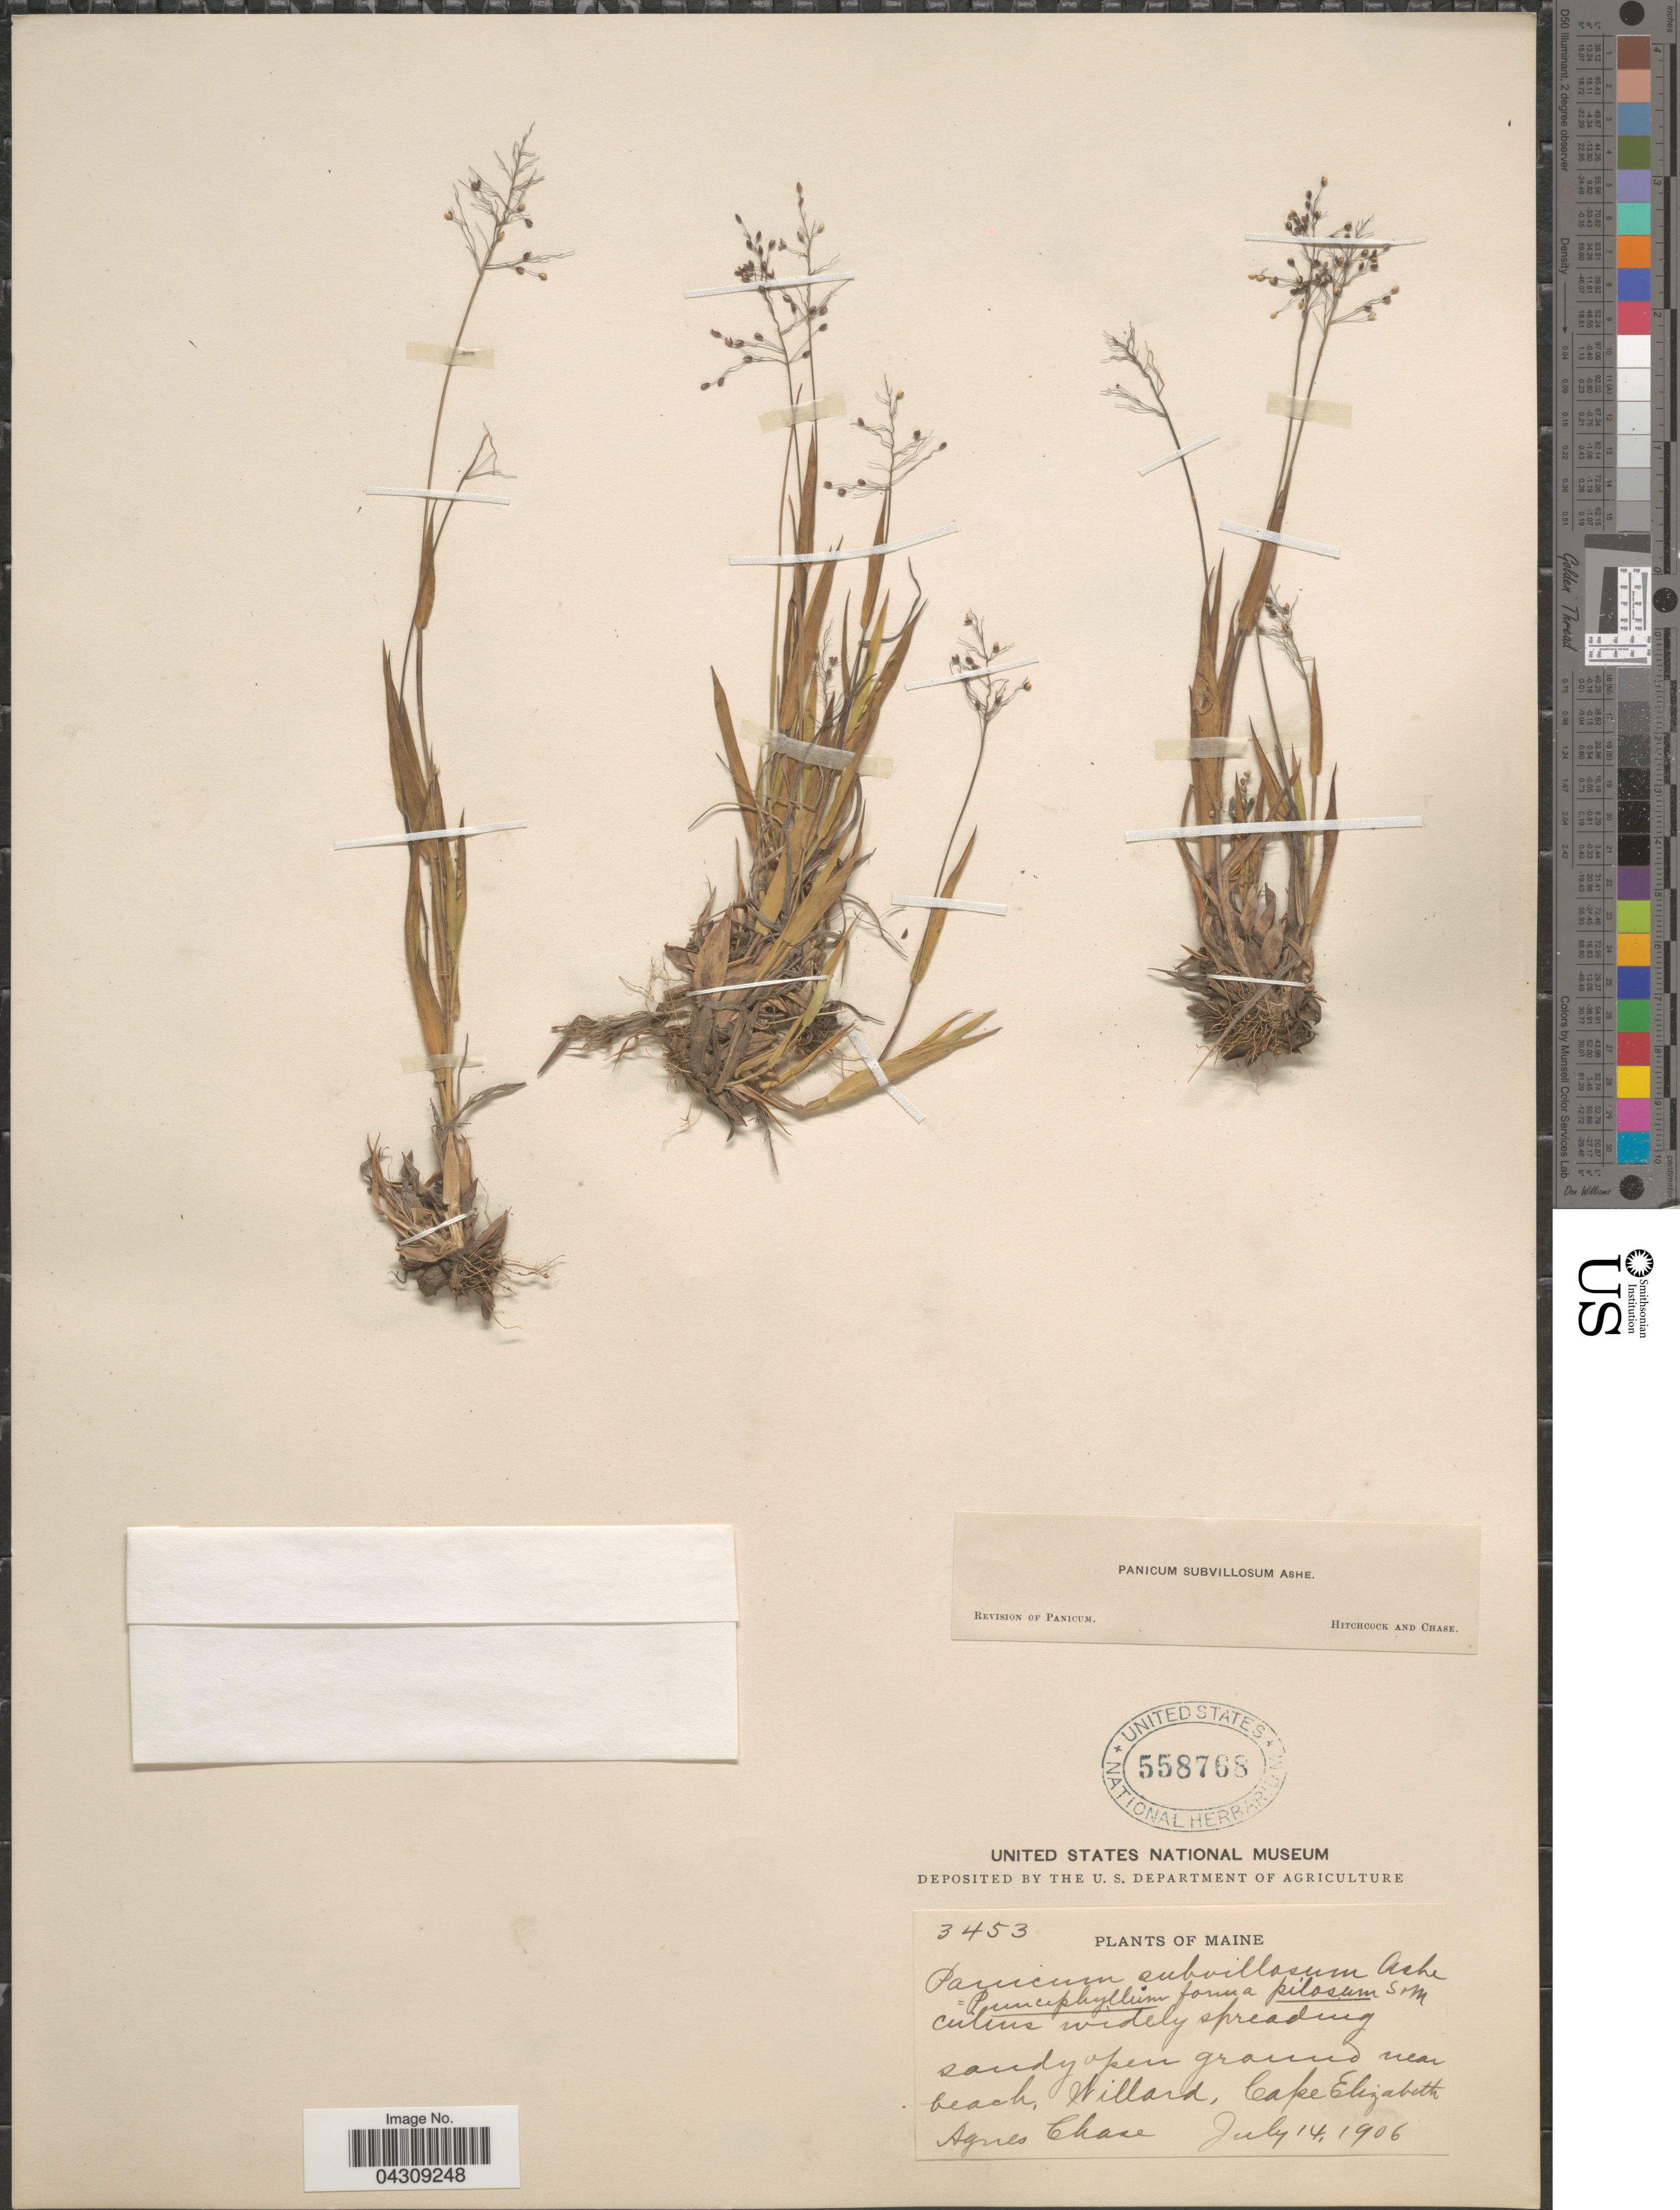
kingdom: Plantae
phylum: Tracheophyta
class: Liliopsida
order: Poales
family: Poaceae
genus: Dichanthelium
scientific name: Dichanthelium acuminatum var. acuminatum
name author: (Sw.) Gould & C.A. Clark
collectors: A. Chase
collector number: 3453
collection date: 1906-07-14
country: United States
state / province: Maine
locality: Sandy open ground near beach, Willard, Cape Elizabeth.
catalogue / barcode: US 558768